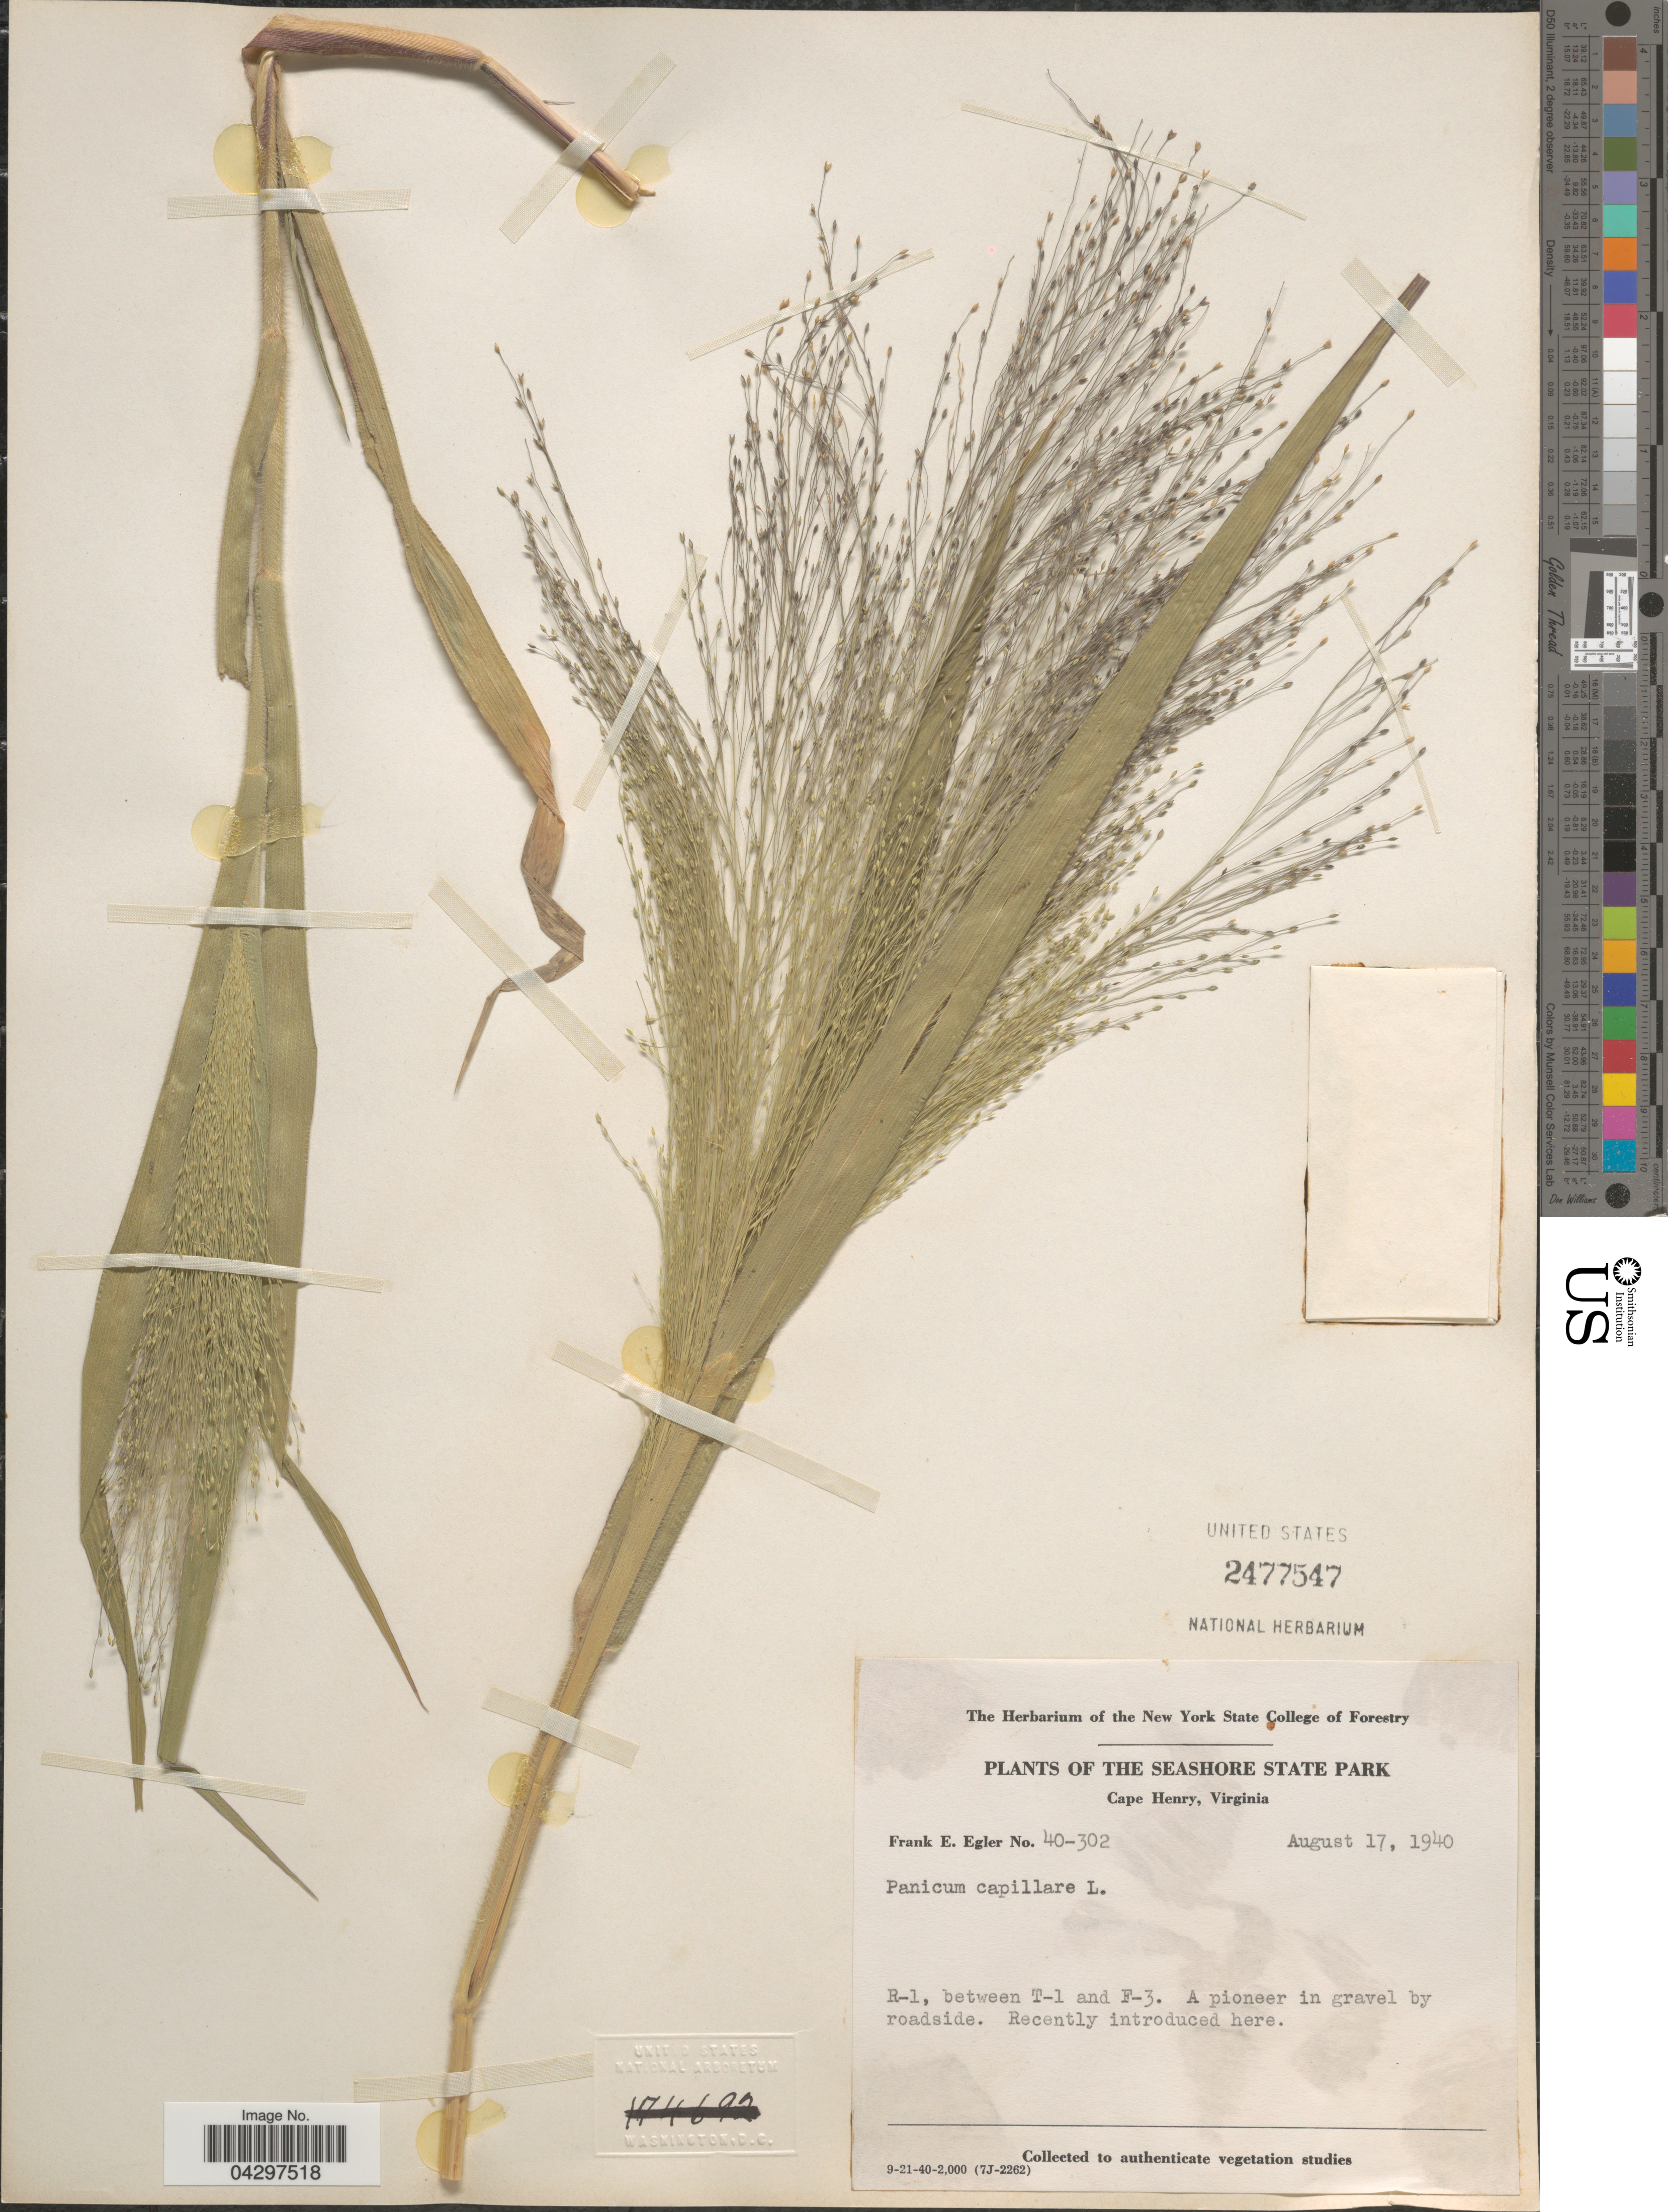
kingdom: Plantae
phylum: Tracheophyta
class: Liliopsida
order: Poales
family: Poaceae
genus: Panicum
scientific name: Panicum capillare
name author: L.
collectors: F. Egler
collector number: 40-302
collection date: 1940-08-17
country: United States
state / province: Virginia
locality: The Seashore State Park. Cape Henry. R-1, between T-1 and F-3.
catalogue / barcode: US 2477547